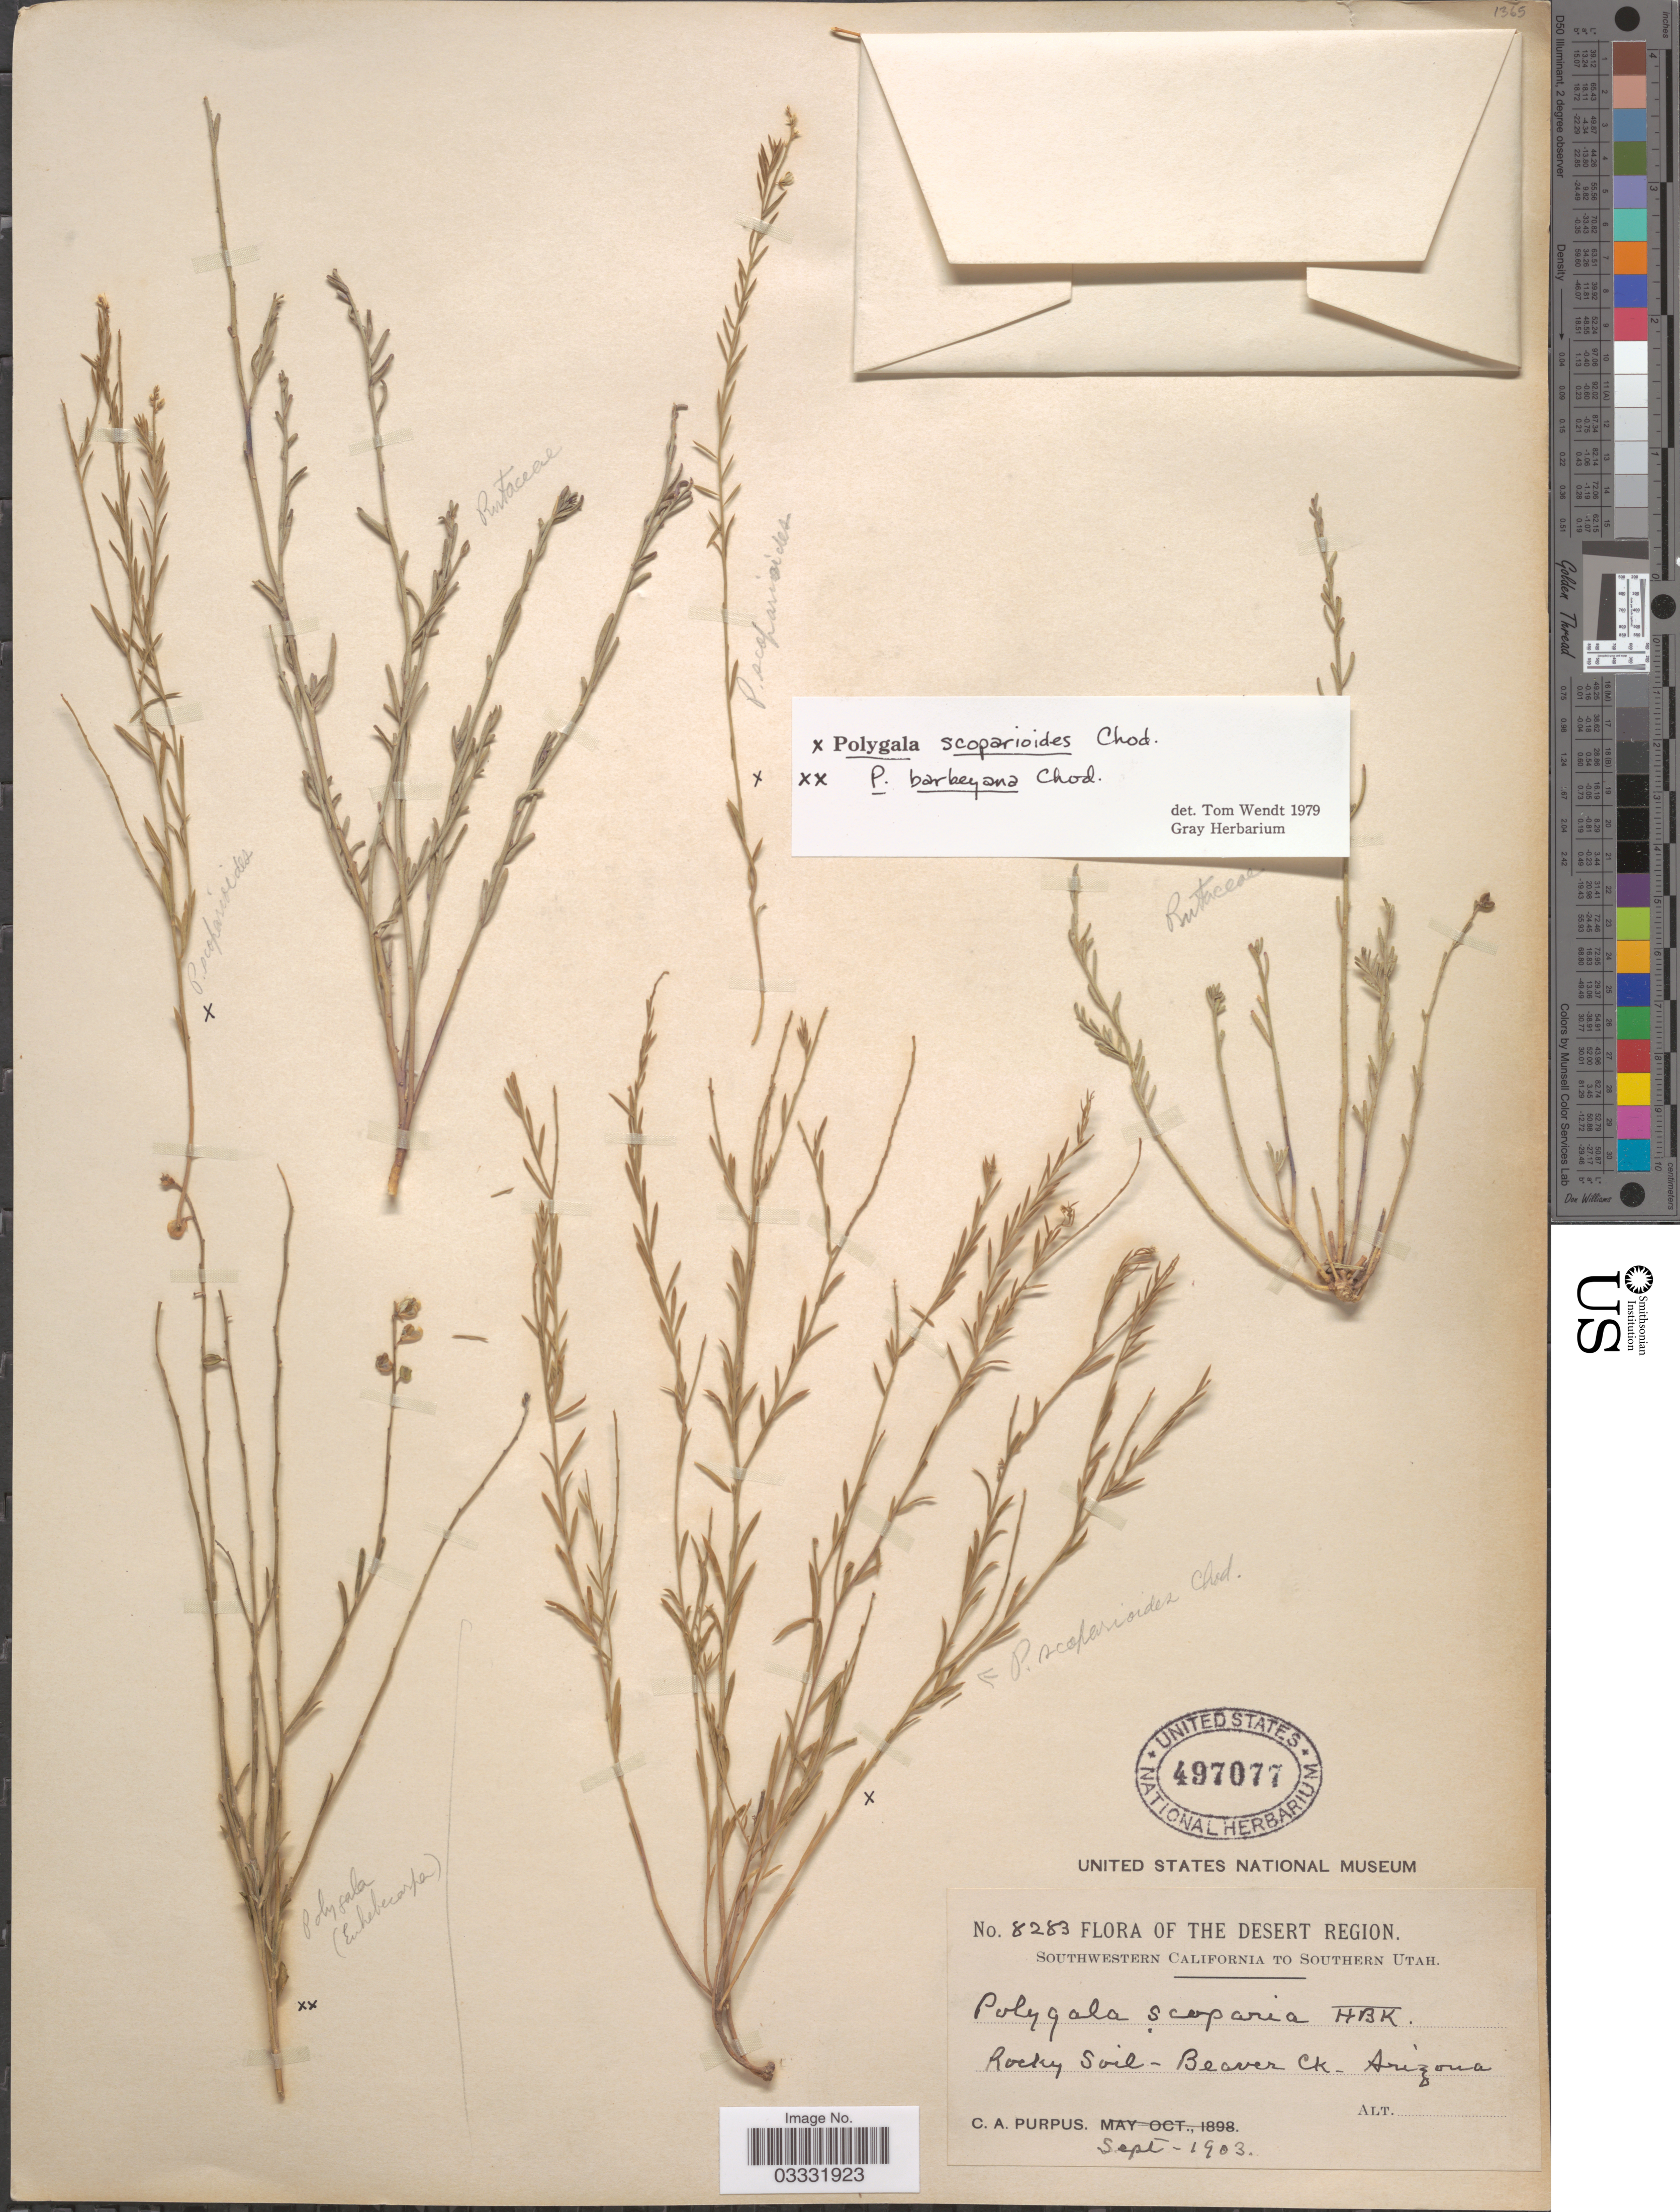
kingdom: Plantae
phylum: Tracheophyta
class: Magnoliopsida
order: Fabales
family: Polygalaceae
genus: Polygala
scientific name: Polygala scoparioides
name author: Chodat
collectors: C. A. Purpus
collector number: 8283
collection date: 1903-09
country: United States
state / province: Arizona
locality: The Desert Region. Beaver Ck.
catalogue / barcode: US 497077